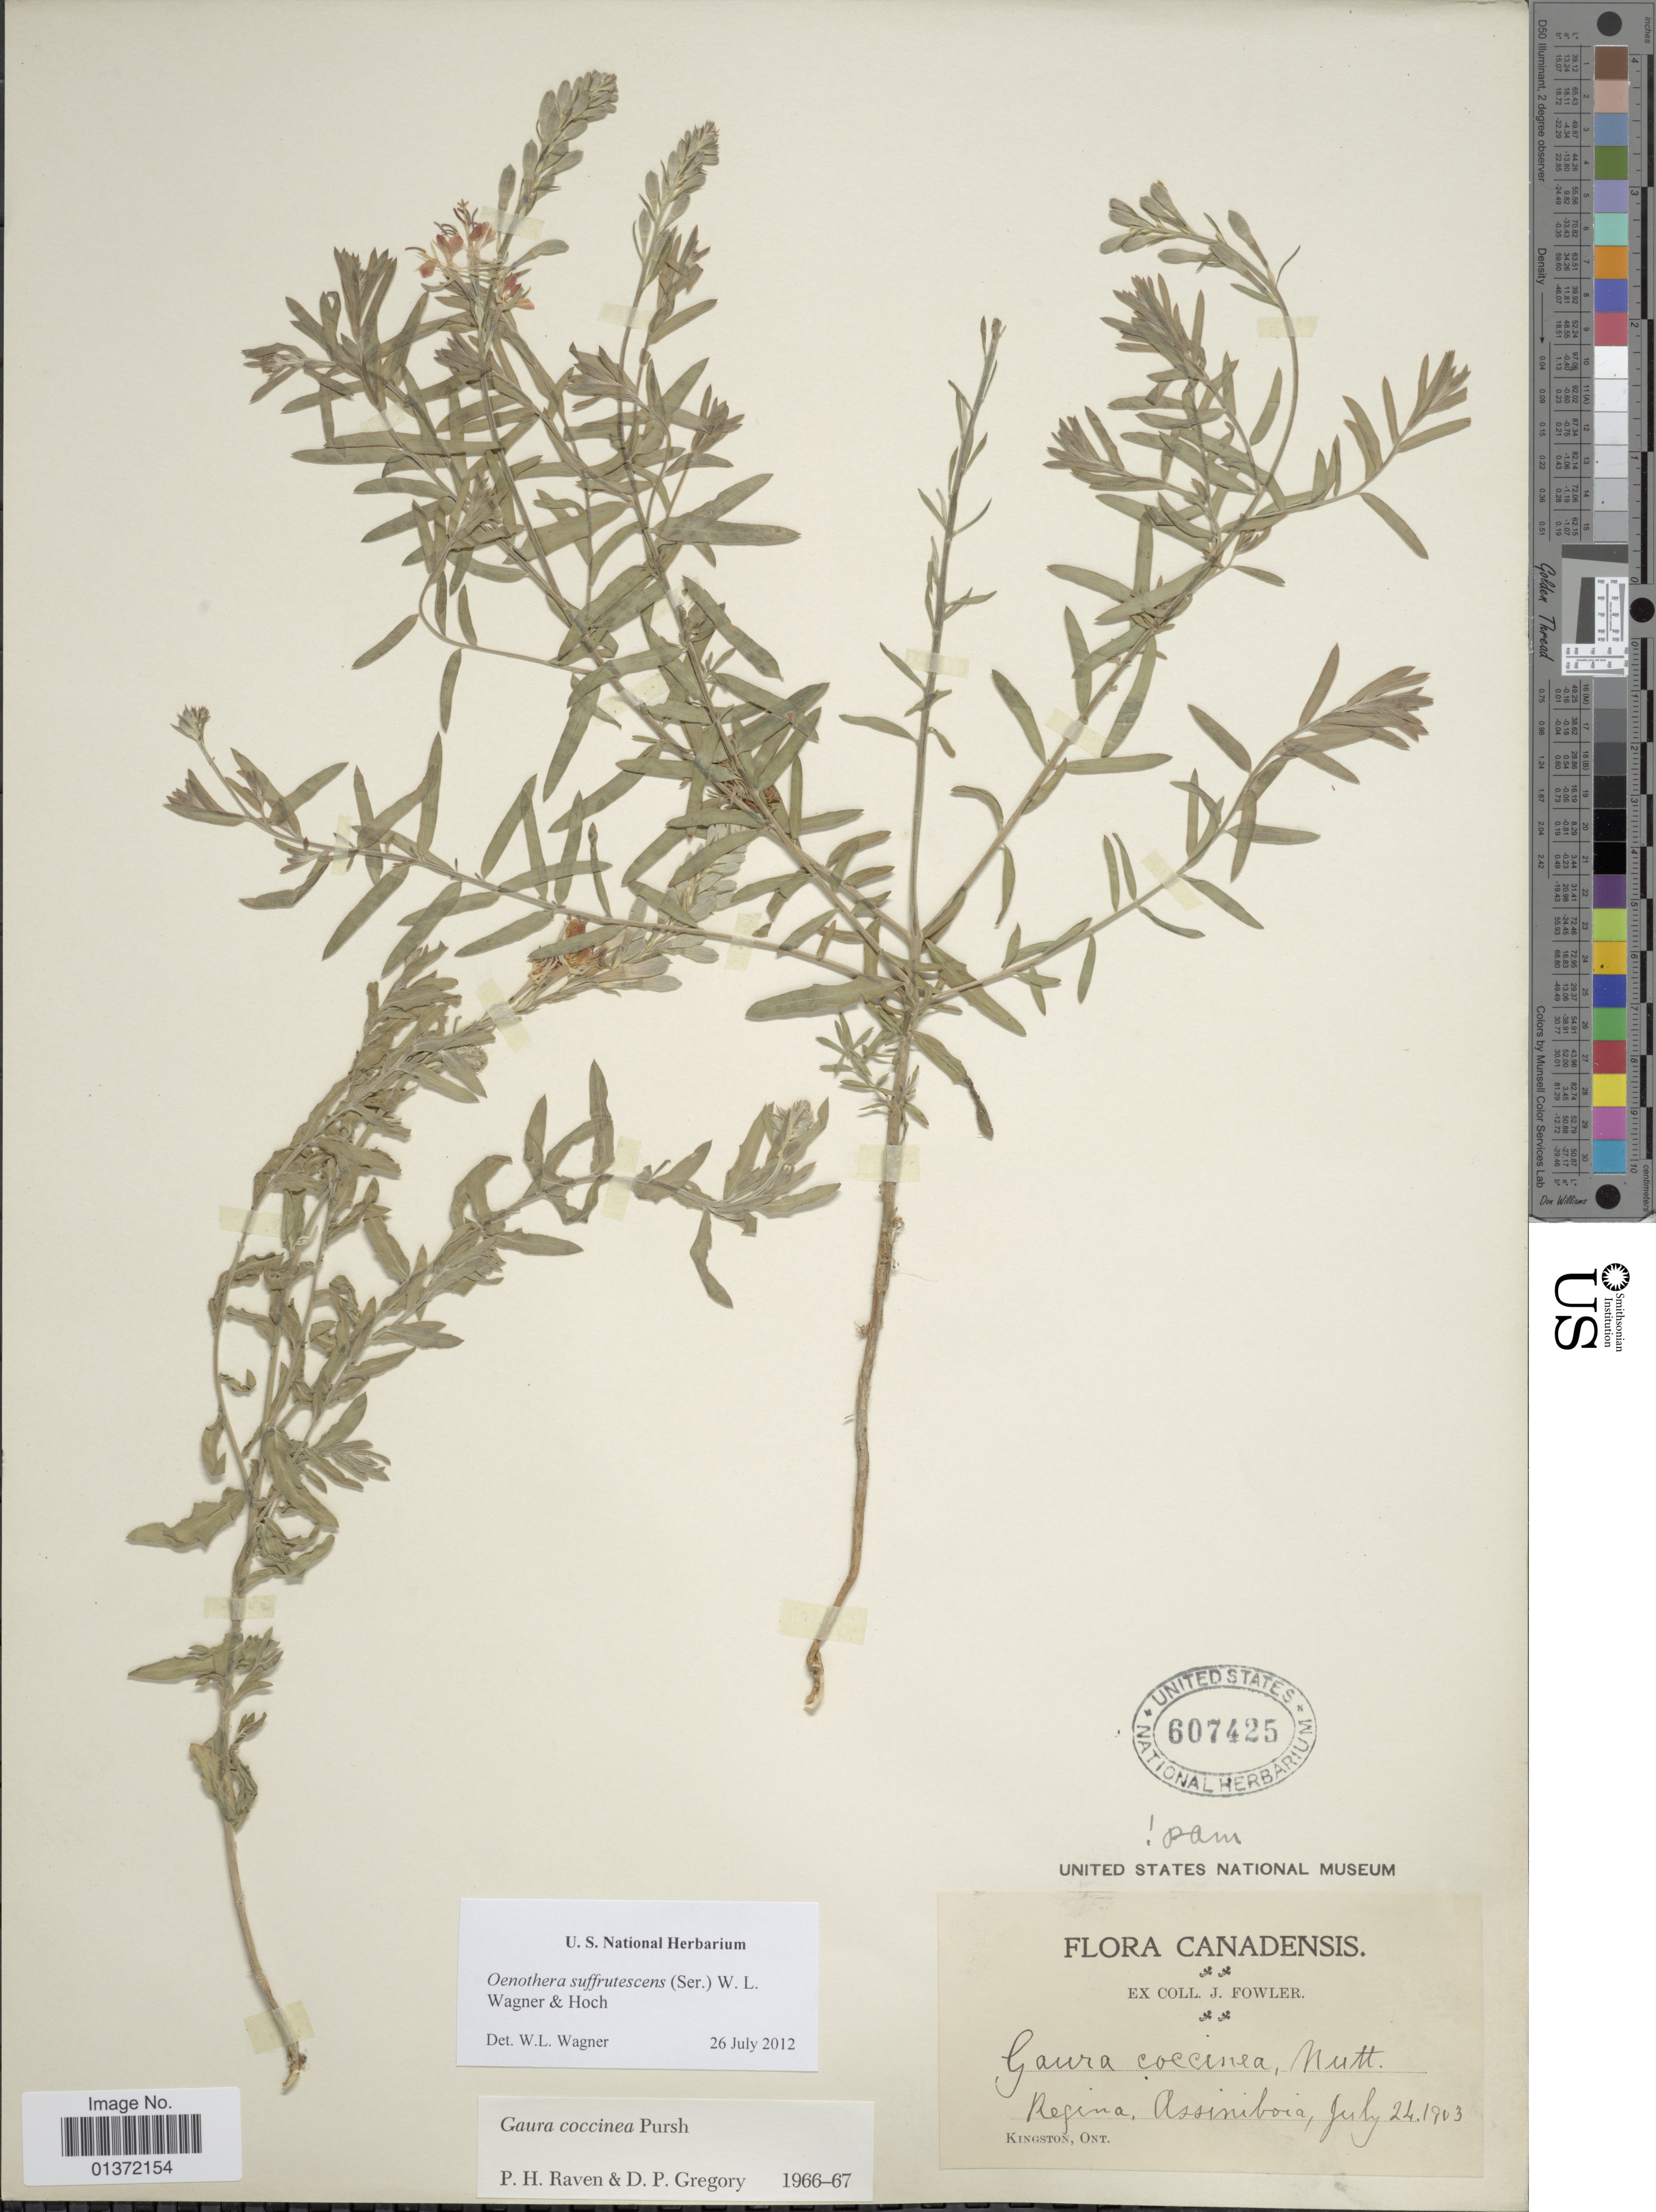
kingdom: Plantae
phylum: Tracheophyta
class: Magnoliopsida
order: Myrtales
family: Onagraceae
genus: Oenothera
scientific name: Oenothera suffrutescens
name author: (Ser.) W.L. Wagner & Hoch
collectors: J. P. Fowler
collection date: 1903-07-24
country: Canada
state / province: Ontario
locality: Regina, Assiniboia, Kingston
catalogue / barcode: US 607425